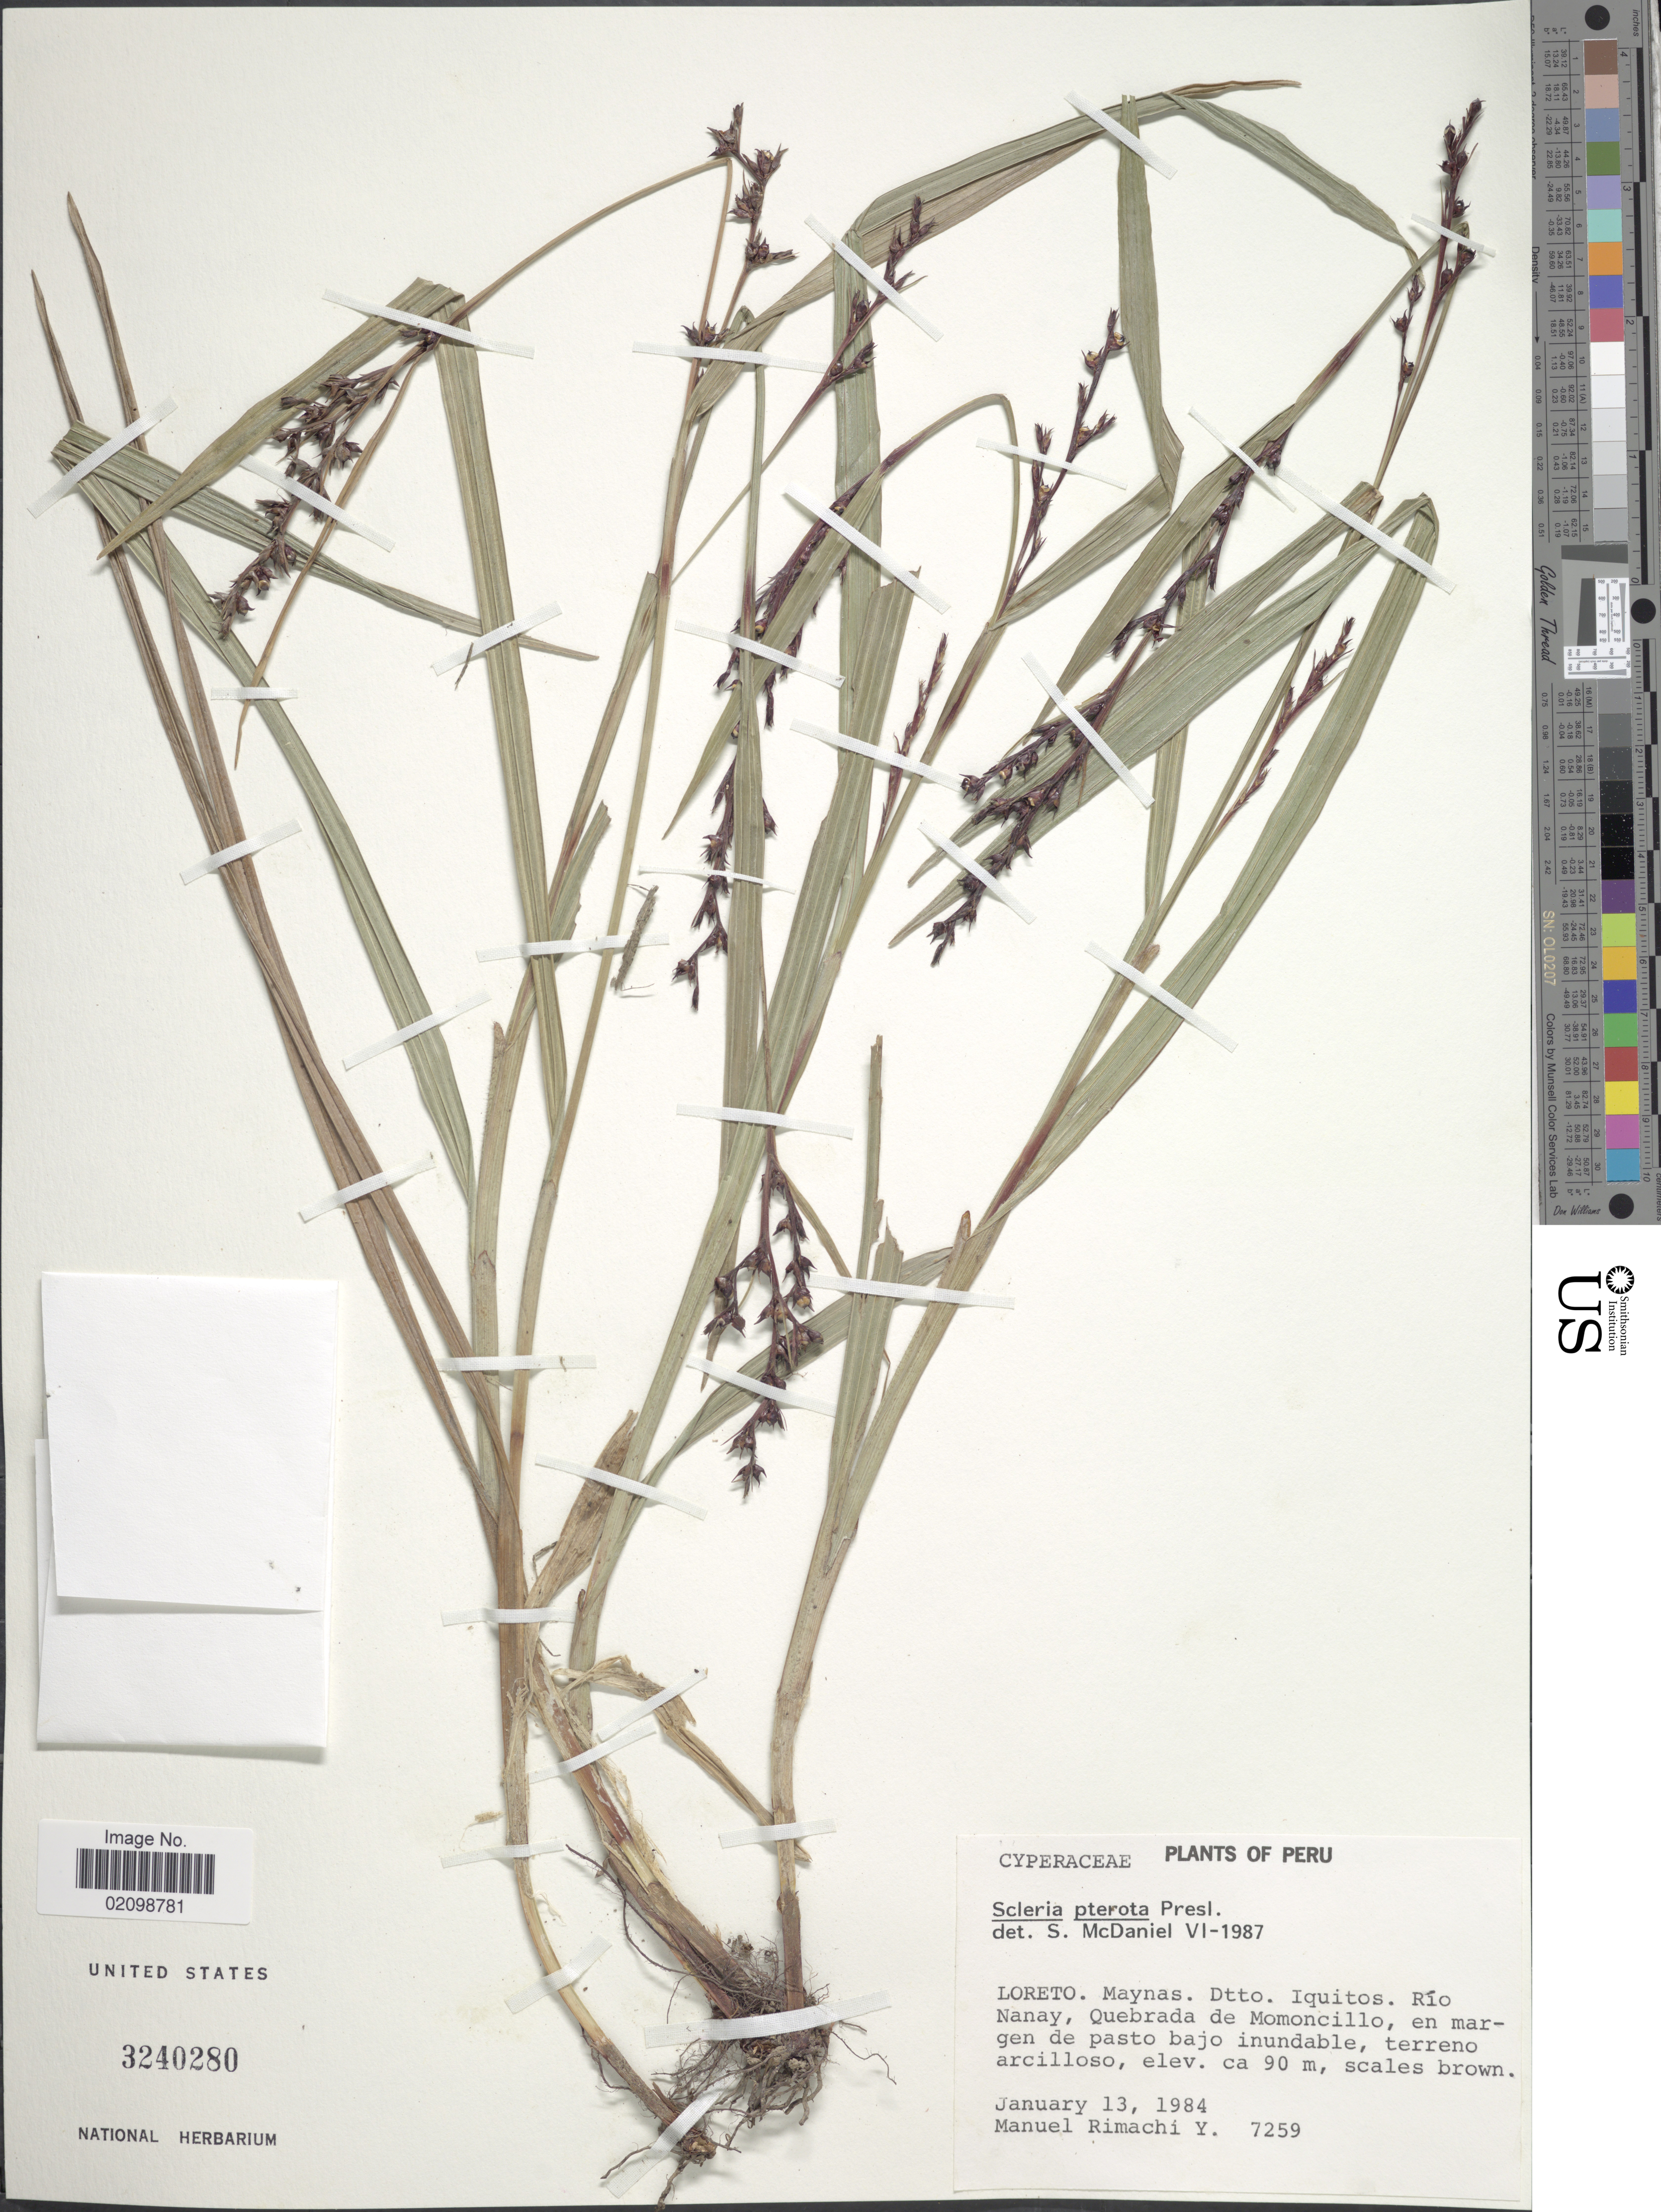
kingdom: Plantae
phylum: Tracheophyta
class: Liliopsida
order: Poales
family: Cyperaceae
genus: Scleria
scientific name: Scleria gaertneri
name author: Raddi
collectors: M. Rimachi Y.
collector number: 7259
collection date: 1984-01-13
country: Peru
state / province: Loreto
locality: Maynas. Dtto. Iquitos. Rio Nanay, Quebrada de Momoncillo, en margen de pajo inundable, terreno arcilloso.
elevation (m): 90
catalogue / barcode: US 3240280